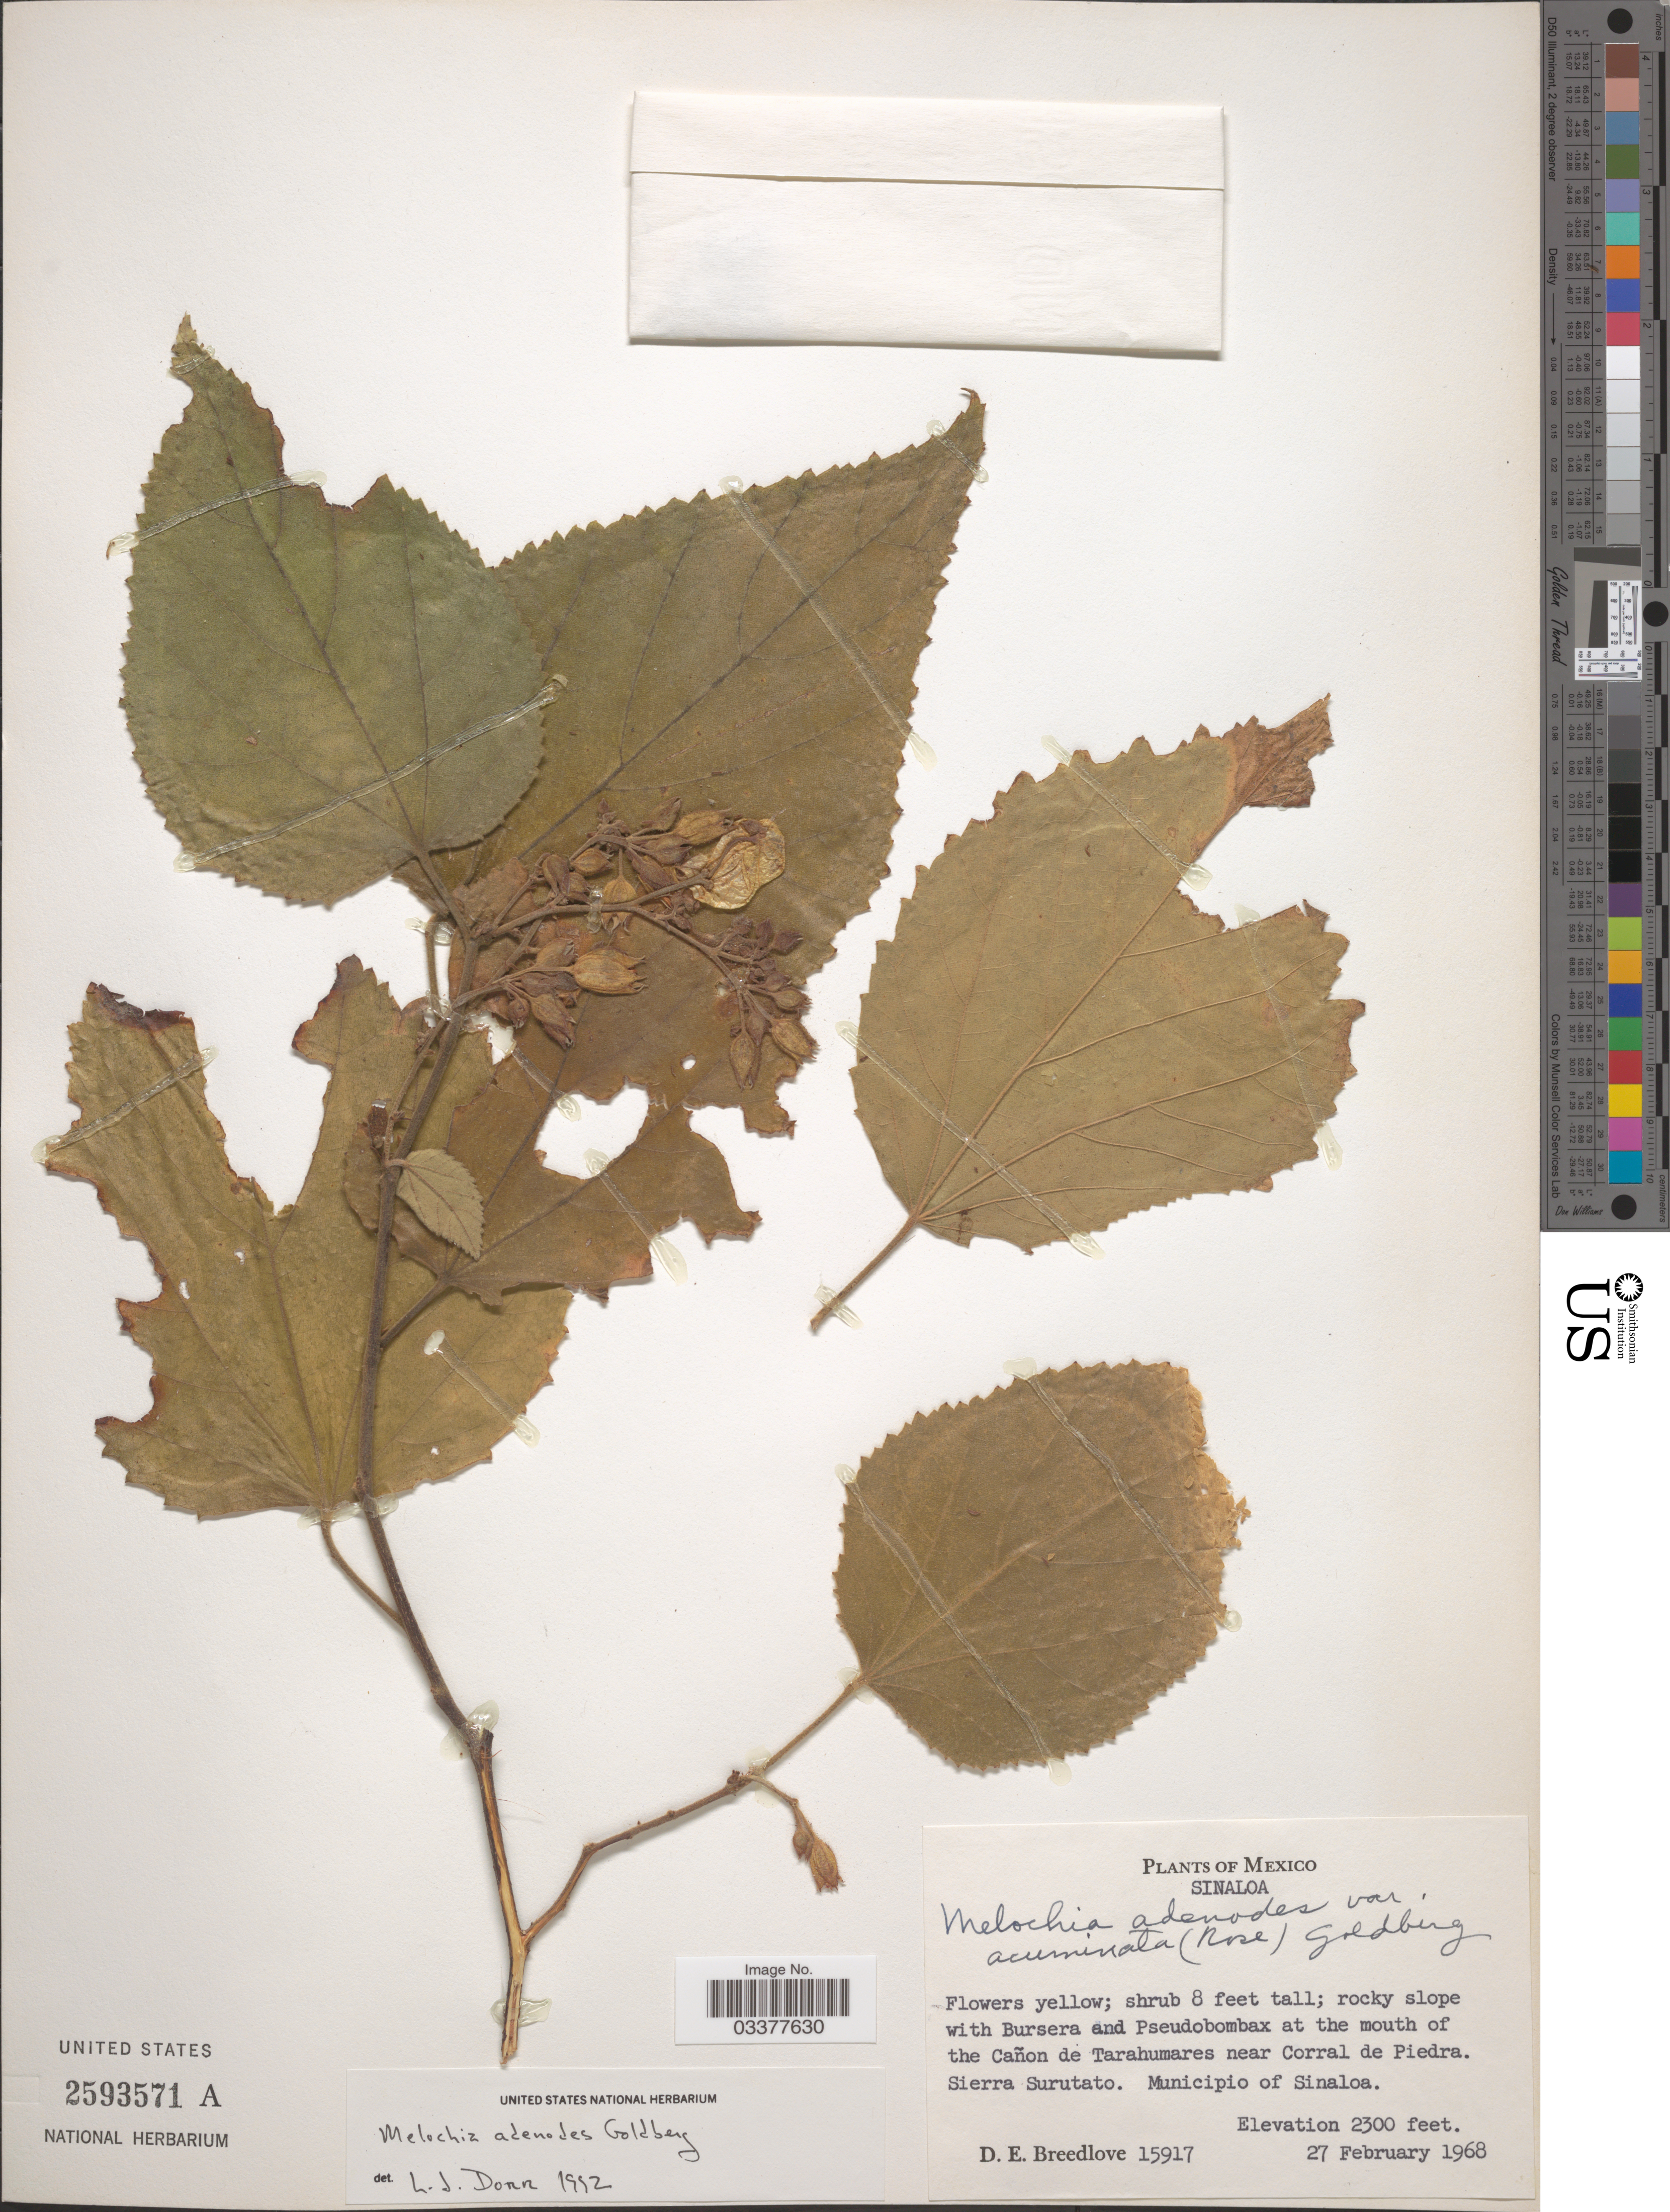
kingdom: Plantae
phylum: Tracheophyta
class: Magnoliopsida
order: Malvales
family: Malvaceae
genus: Melochia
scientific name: Melochia adenodes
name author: Goldberg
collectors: D. E. Breedlove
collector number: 15917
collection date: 1968-02-27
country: Mexico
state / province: Sinaloa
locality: At the mouth of the Cañon de Tarahumares near Corral de Piedra. Sierra Surutato. Municipio of Sinaloa.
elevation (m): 701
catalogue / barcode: US 2593571A